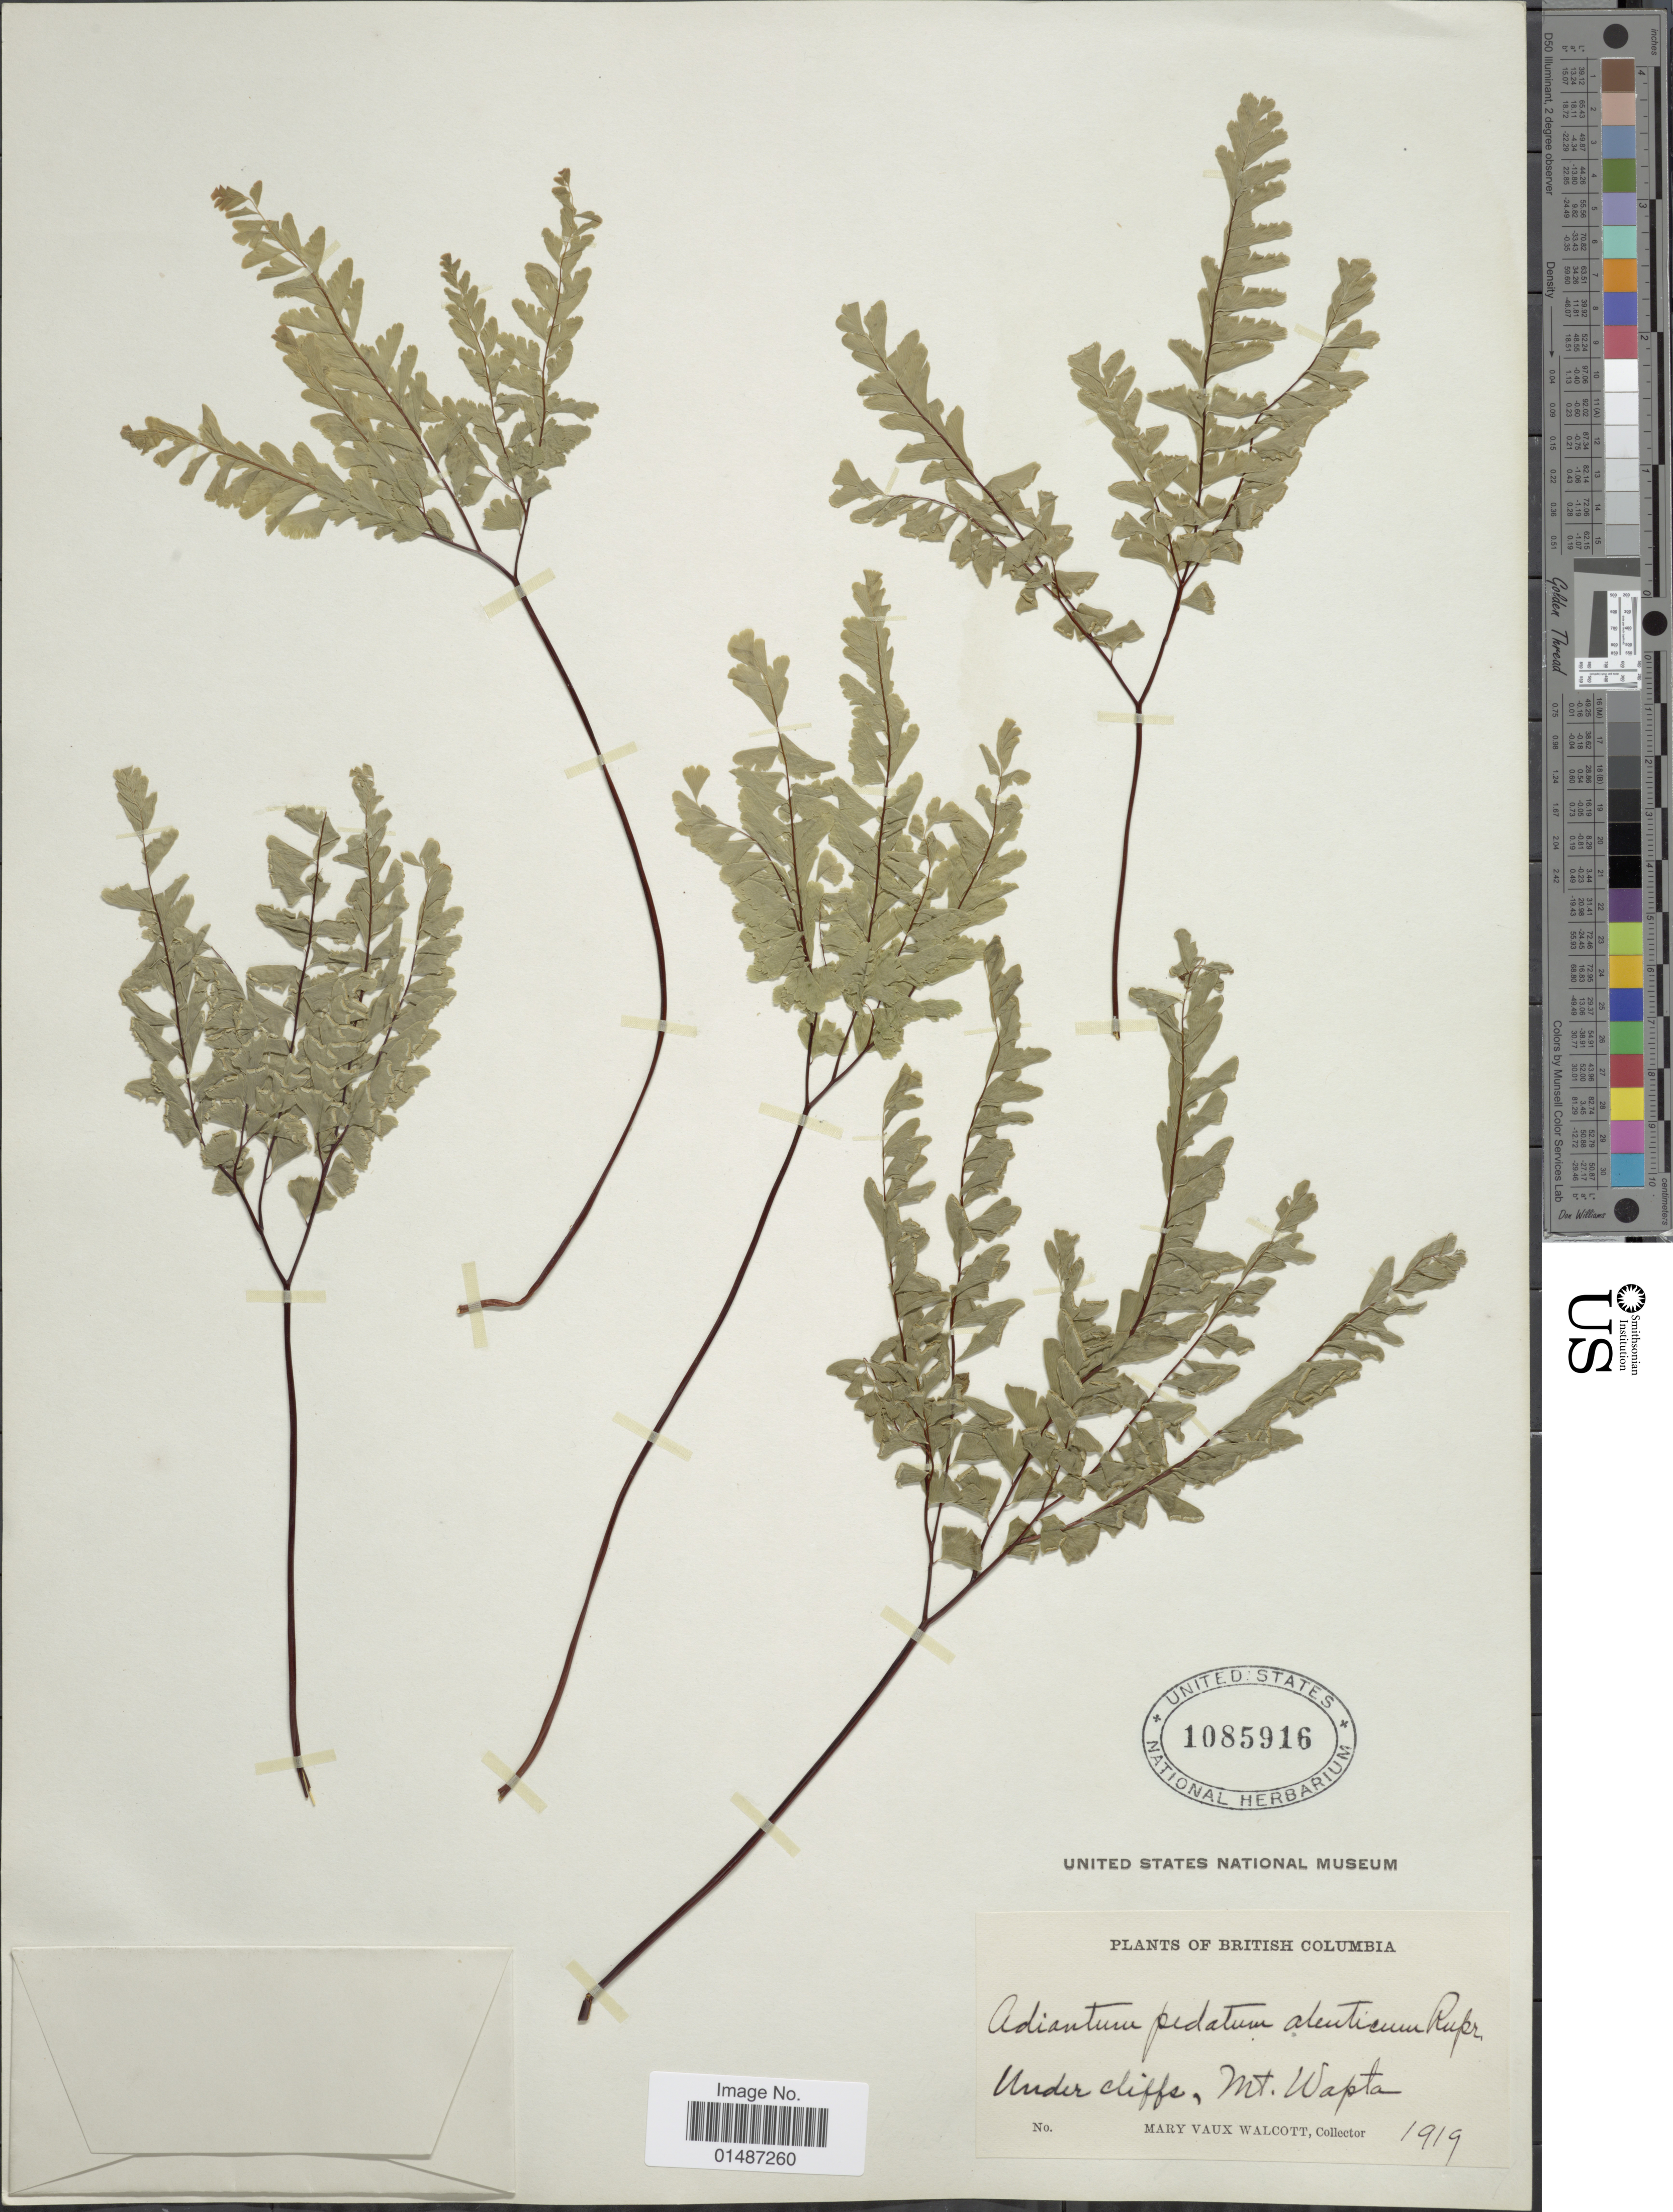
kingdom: Plantae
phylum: Tracheophyta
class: Polypodiopsida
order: Polypodiales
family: Pteridaceae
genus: Adiantum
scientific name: Adiantum pedatum subsp. aleuticum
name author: (Rupr.) Calder & Roy L. Taylor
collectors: M. Walcott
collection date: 1919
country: Canada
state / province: British Columbia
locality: Under cliffs, Mt. Wapta.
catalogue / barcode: US 1085916